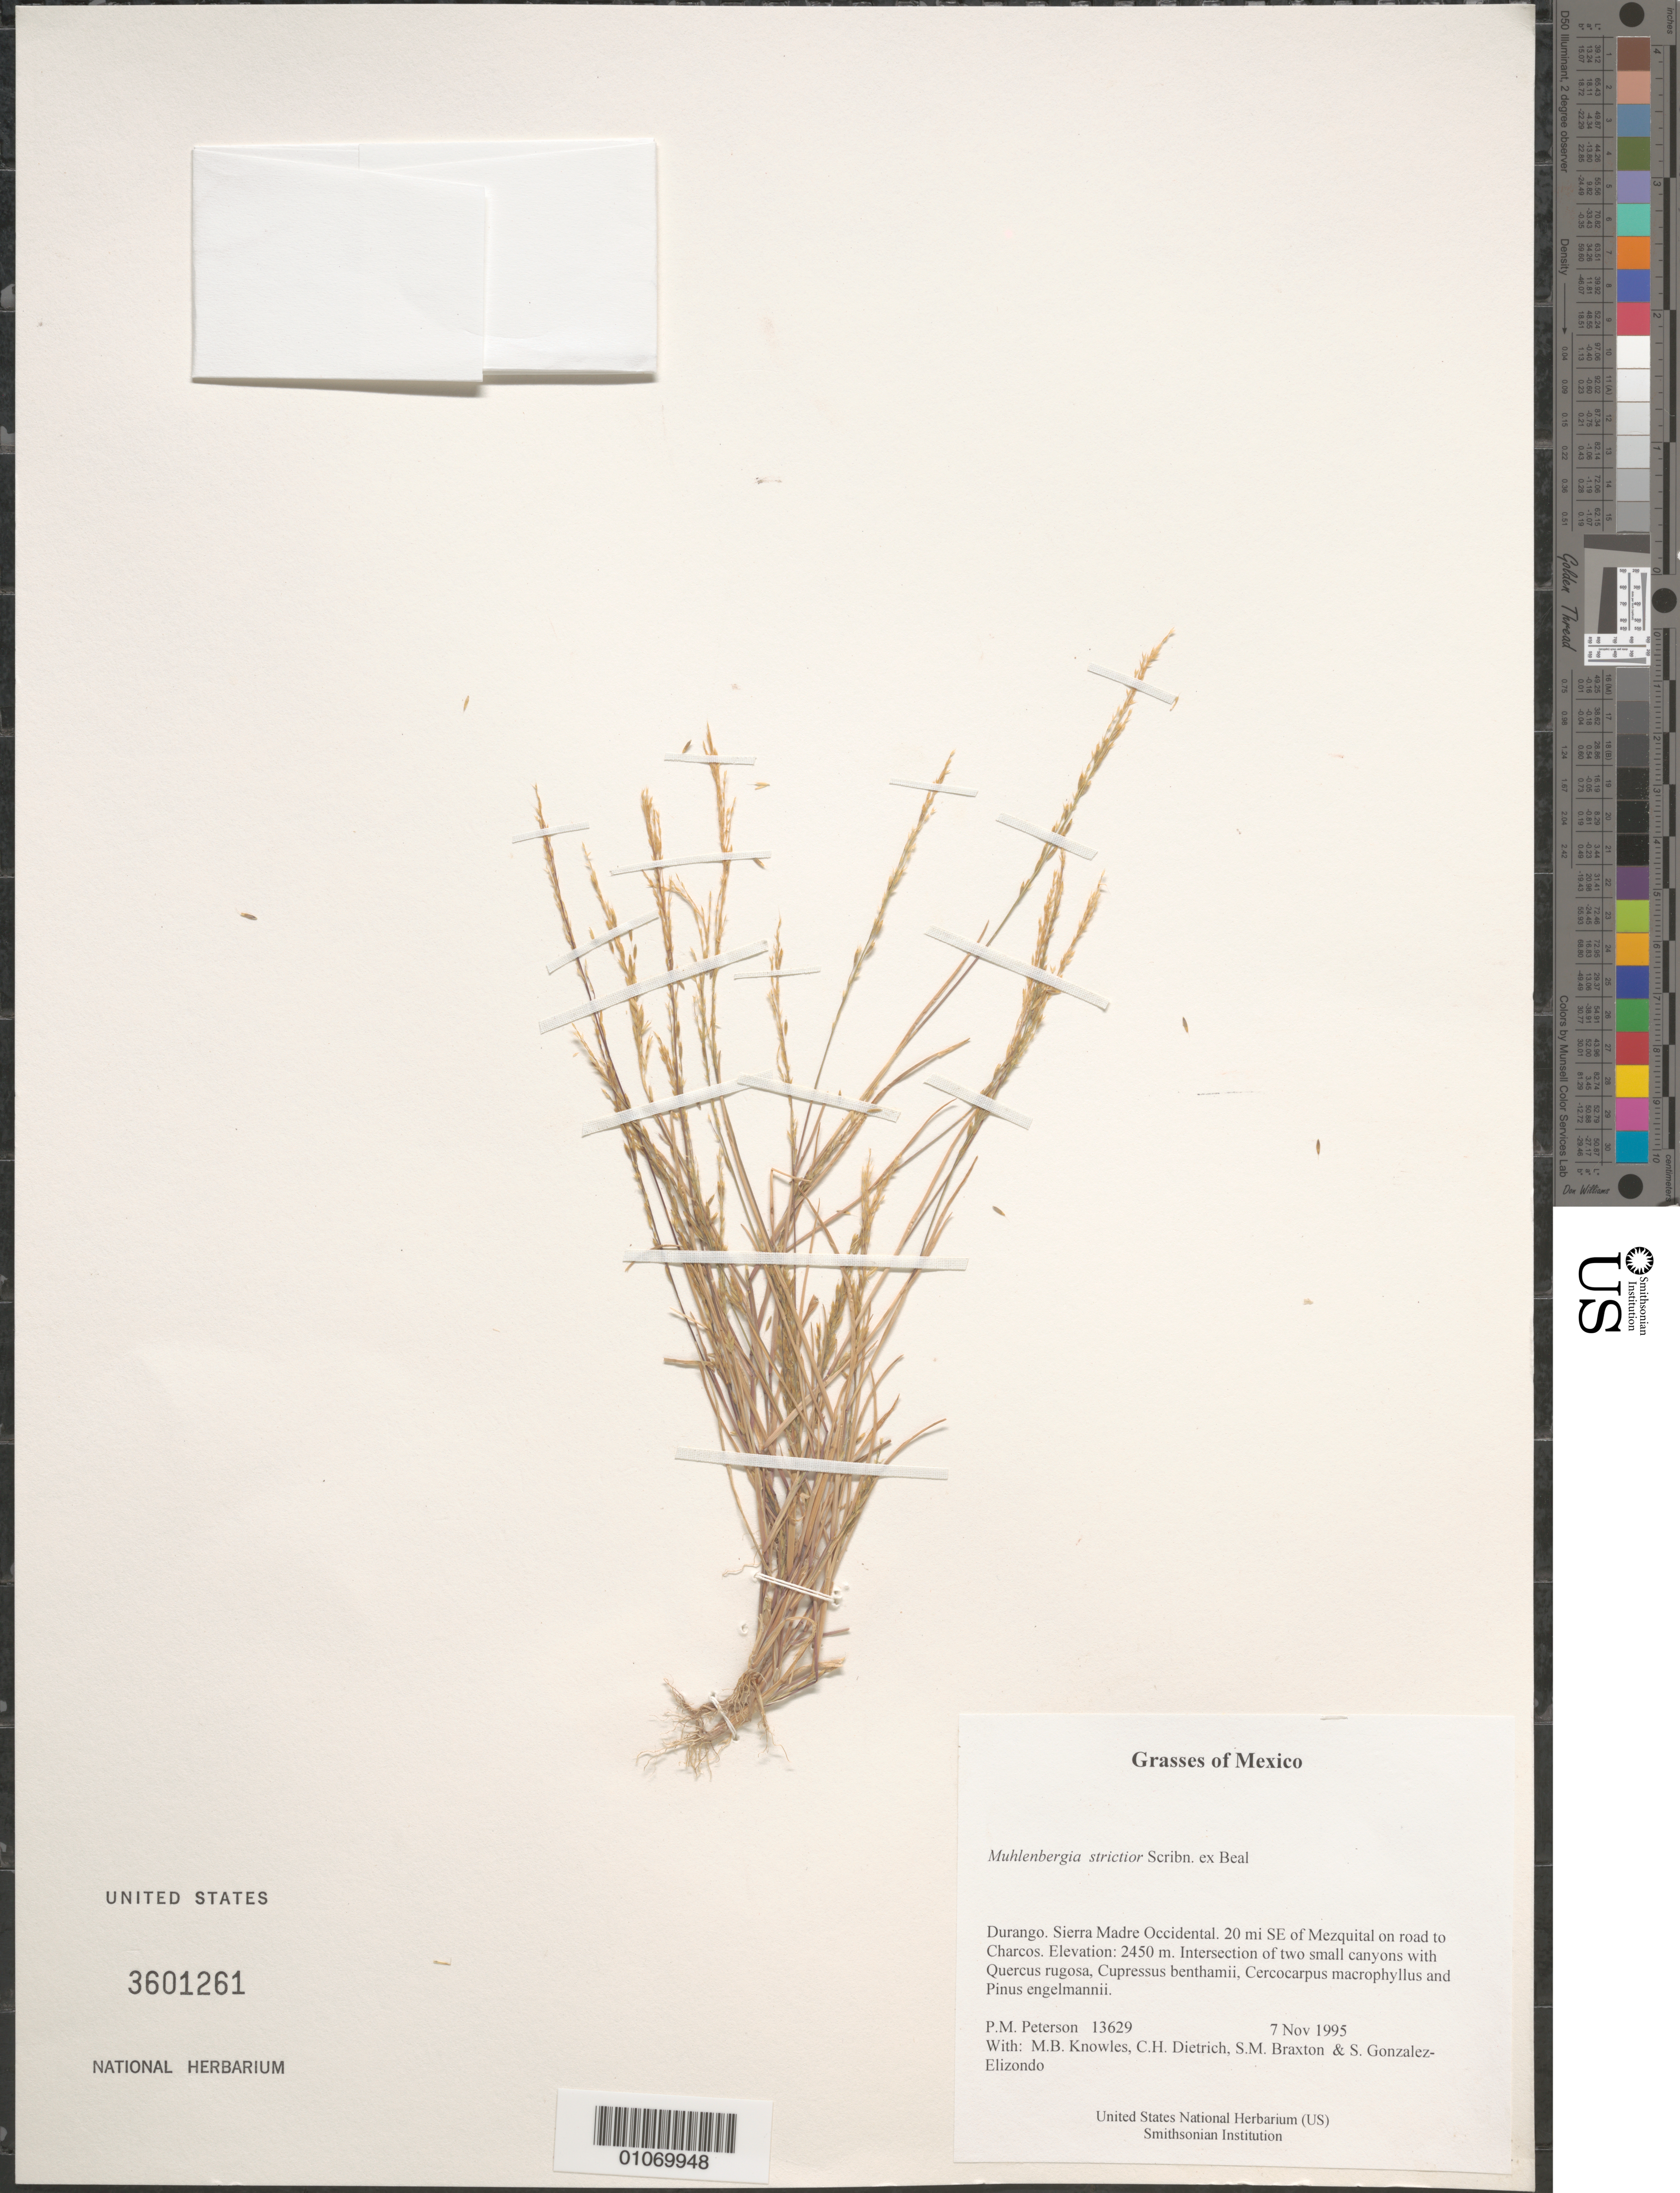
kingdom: Plantae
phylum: Tracheophyta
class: Liliopsida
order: Poales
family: Poaceae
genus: Muhlenbergia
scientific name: Muhlenbergia strictior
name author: Scribn. ex W.J. Beal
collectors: P. M. Peterson, M. B. Knowles, C. Dietrich, S. Braxton & M. S. González-Elizondo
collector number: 13629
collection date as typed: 07 Nov 1995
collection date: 1995-11-07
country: Mexico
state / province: Durango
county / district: Sierra Madre Occidental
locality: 20 mi SE of Mezquital on road to Charcos.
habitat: Intersection of two small canyons with Quercus rugosa, Cupressus benthamii, Cercocarpus macrophyllus and Pinus engelmannii.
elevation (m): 2450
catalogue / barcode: US 3601261